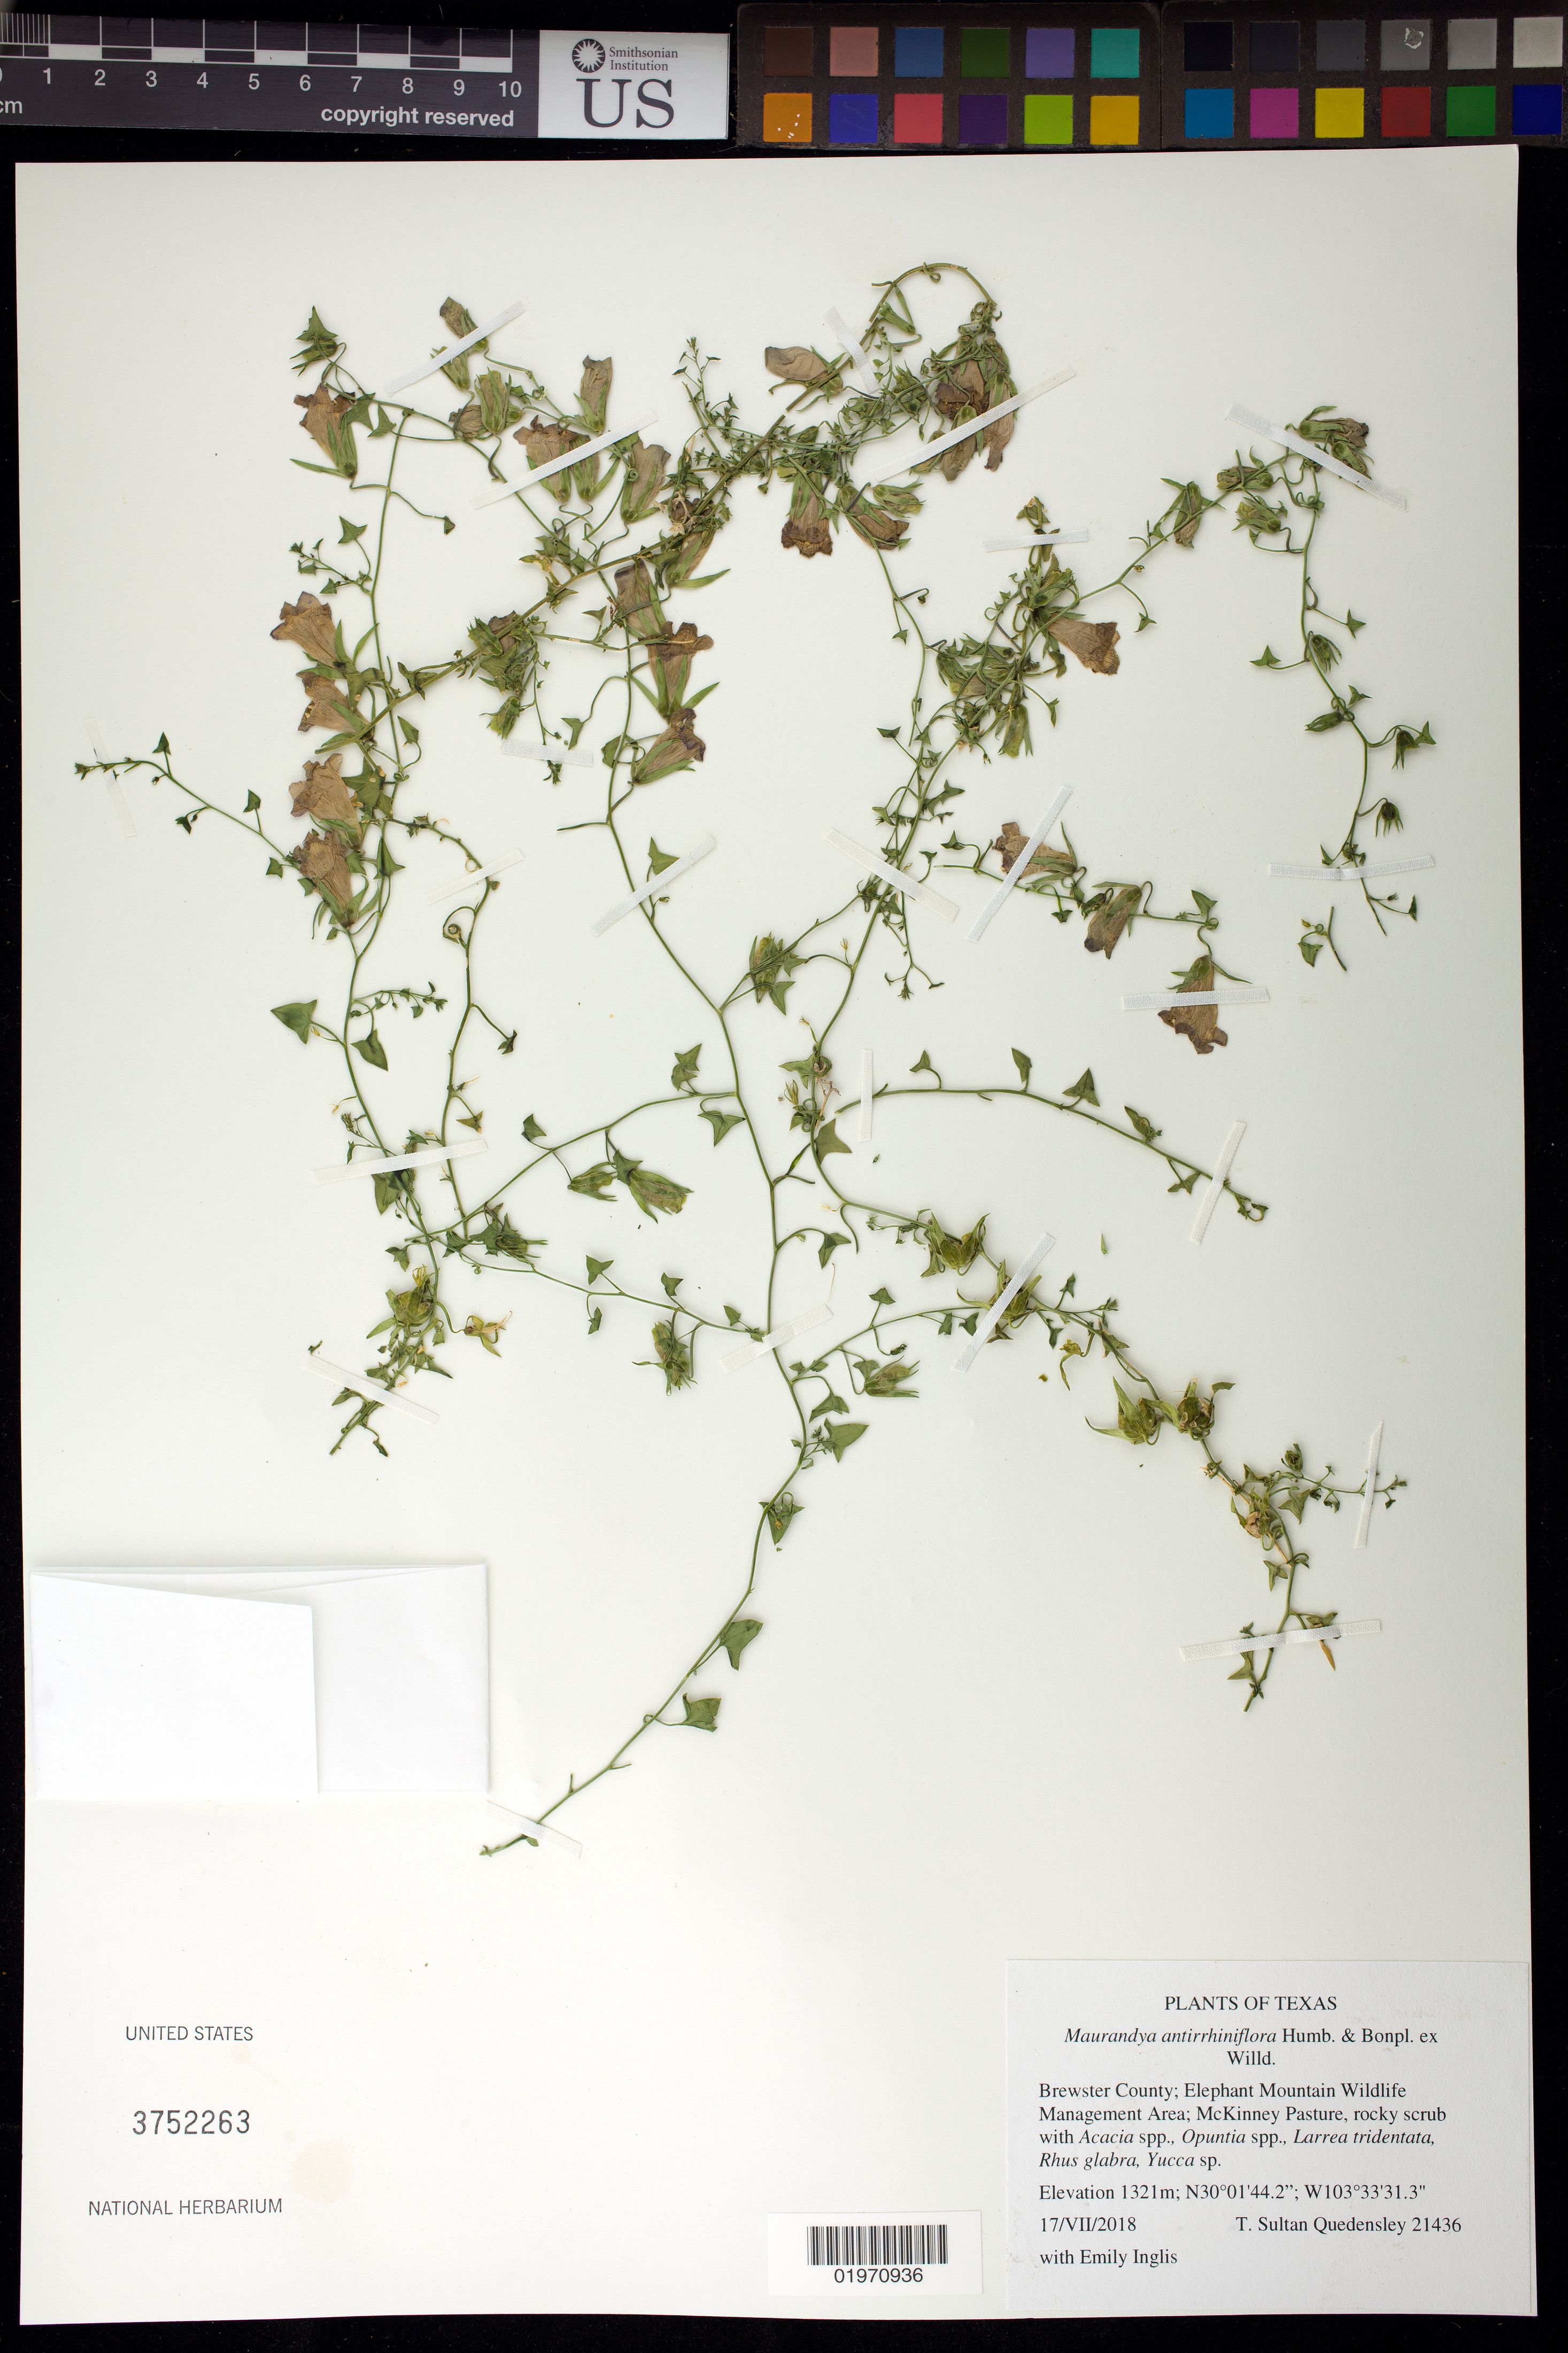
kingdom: Plantae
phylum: Tracheophyta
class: Magnoliopsida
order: Lamiales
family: Plantaginaceae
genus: Maurandya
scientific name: Maurandya antirrhiniflora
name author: Humb. & Bonpl. ex Willd.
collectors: T. S. Quedensley & E. Inglis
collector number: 21436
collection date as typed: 17 Jul 2018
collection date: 2018-07-17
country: United States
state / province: Texas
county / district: Brewster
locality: Elephant Mountain Wildlife Management Area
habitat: McKinney Pasture, rocky scrub with Acacia spp., Opuntia spp., Larrea tridentata, Rhus glabra, Yucca sp.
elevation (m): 1321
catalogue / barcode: US 3752263